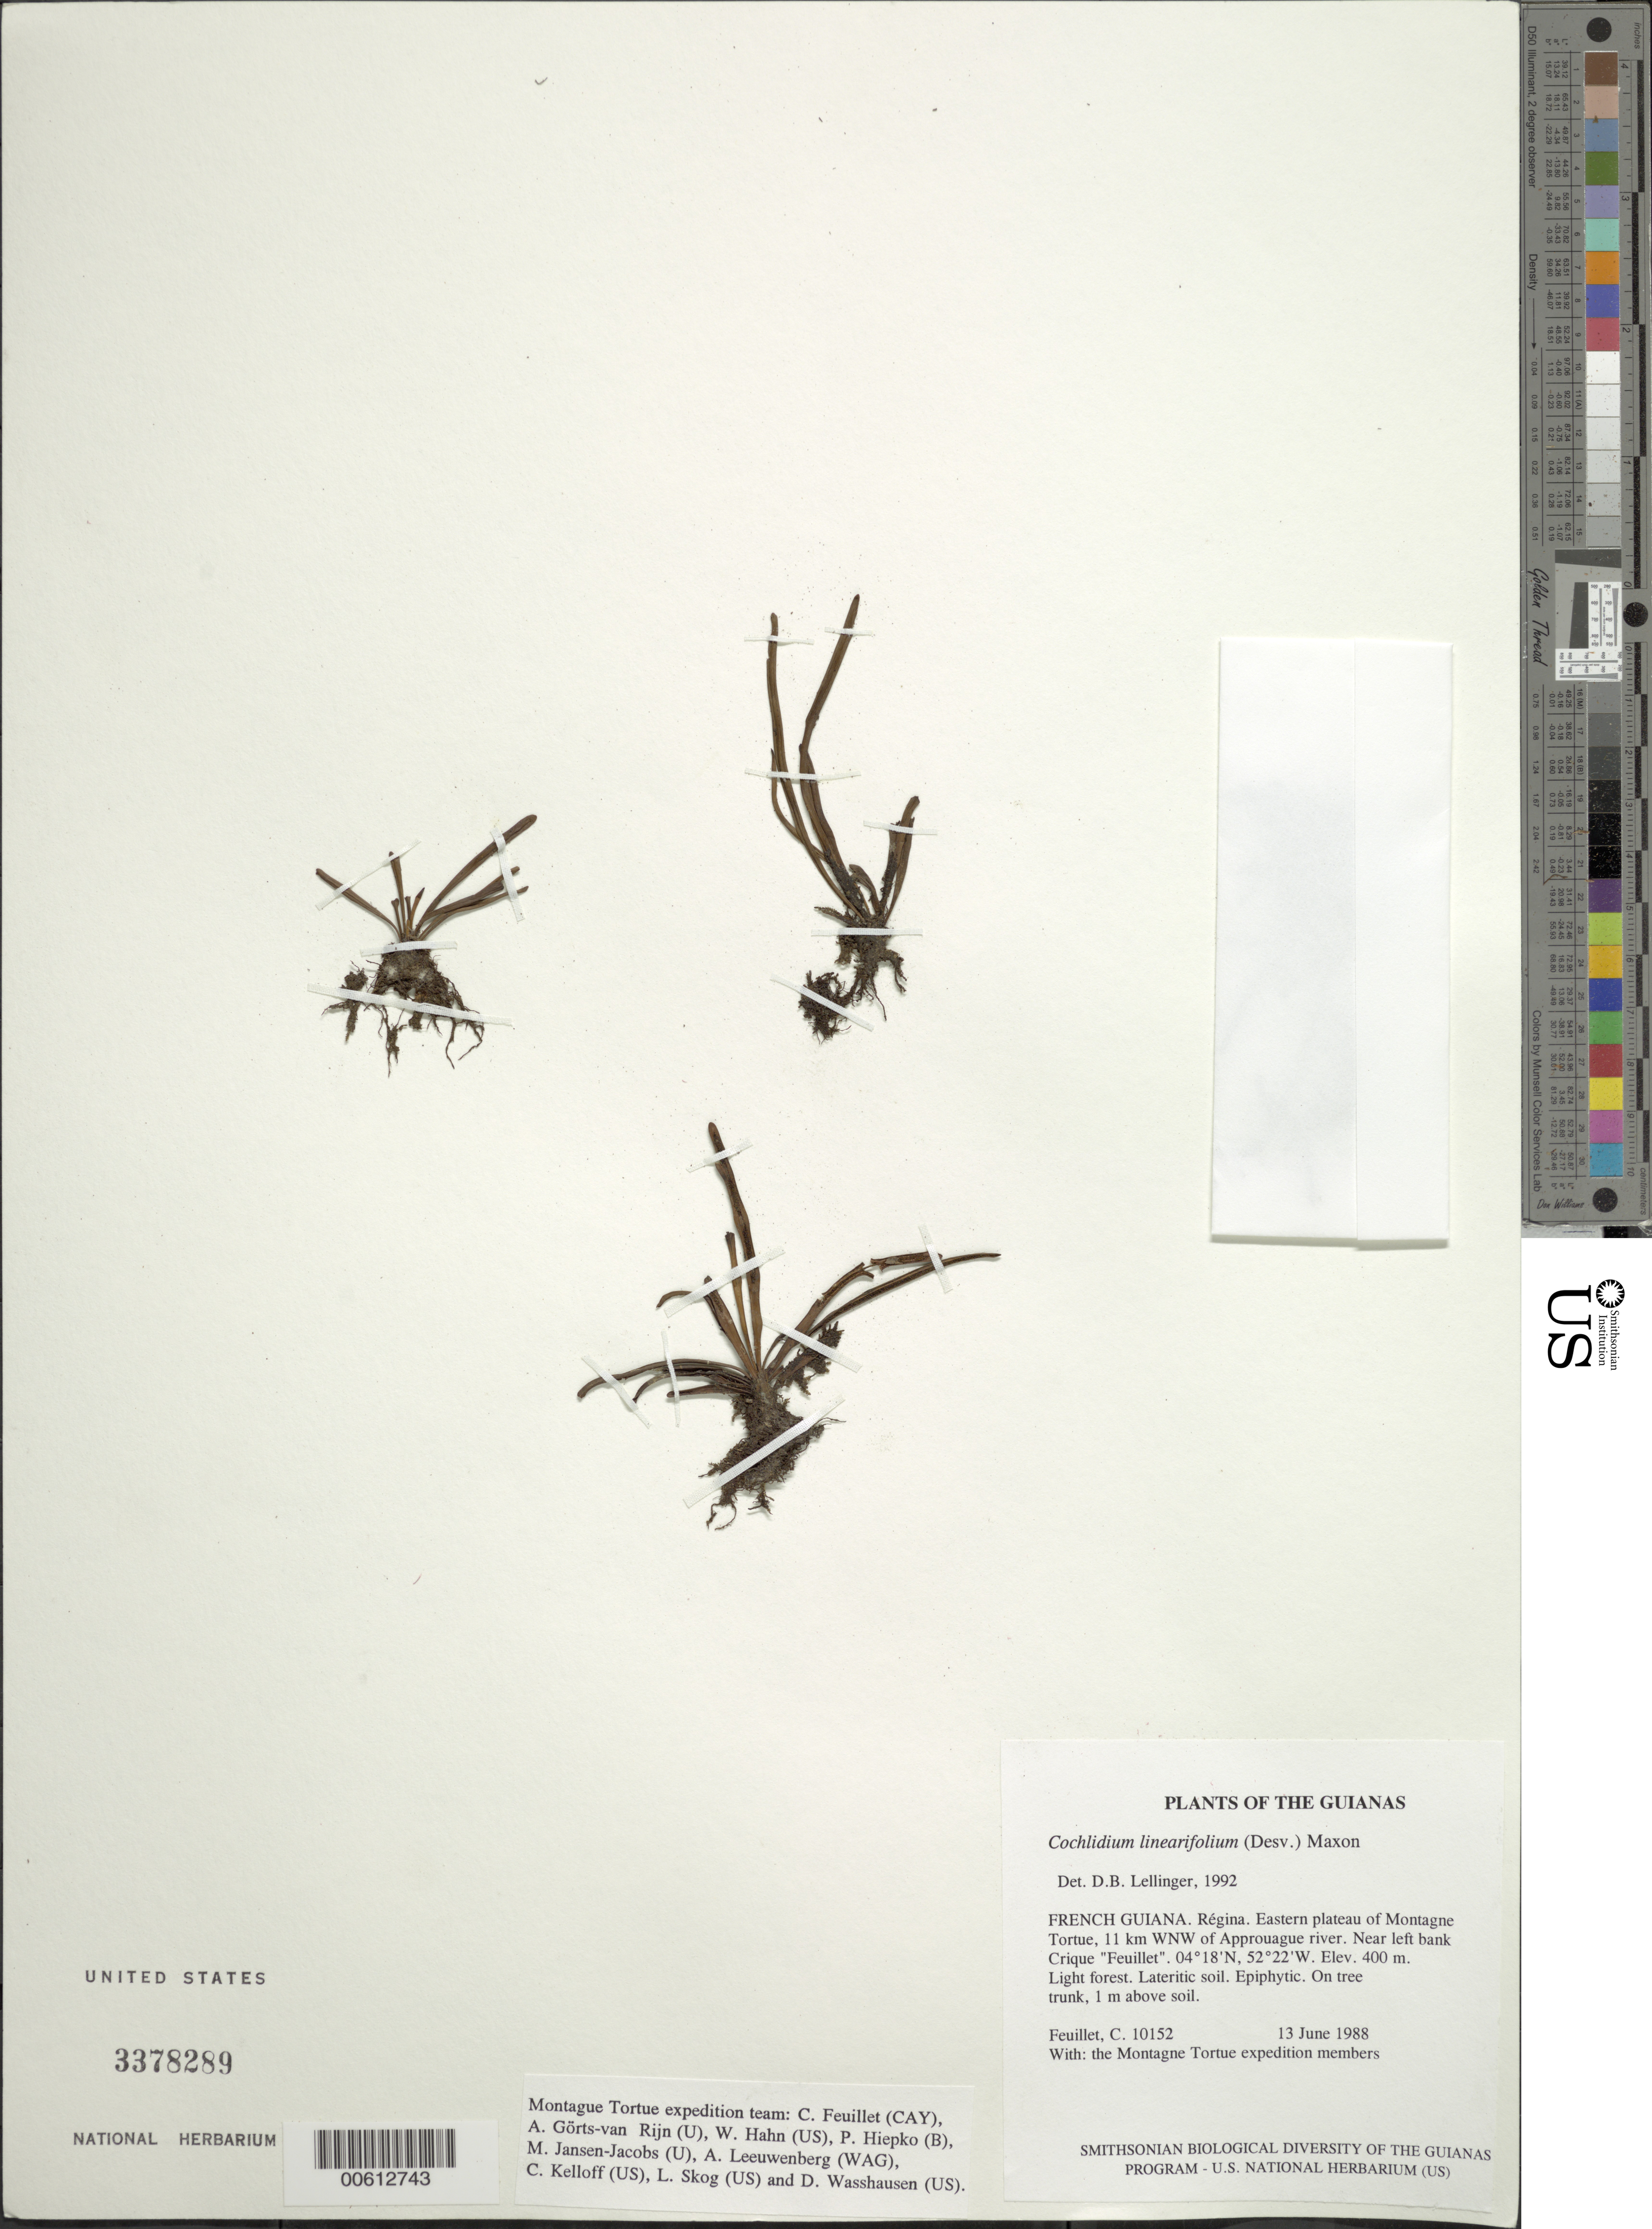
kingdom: Plantae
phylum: Tracheophyta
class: Polypodiopsida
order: Polypodiales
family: Polypodiaceae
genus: Cochlidium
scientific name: Cochlidium linearifolium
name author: (Desv.) Maxon ex C. Chr.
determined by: Lellinger, David B., (BOT), Smithsonian Institution - National Museum of Natural History (UNITED STATES)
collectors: C. Feuillet & Montagne Torte Exped. members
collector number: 10152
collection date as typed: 13 June 1988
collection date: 1988-06-13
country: French Guiana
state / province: Cayenne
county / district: Regina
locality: Eastern plateau of Montagne Tortue, 11 km WNW of Approuague river. Near left bank Crique "Feuillet"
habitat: Light forest. Lateritic soil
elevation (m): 400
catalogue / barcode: US 3378289